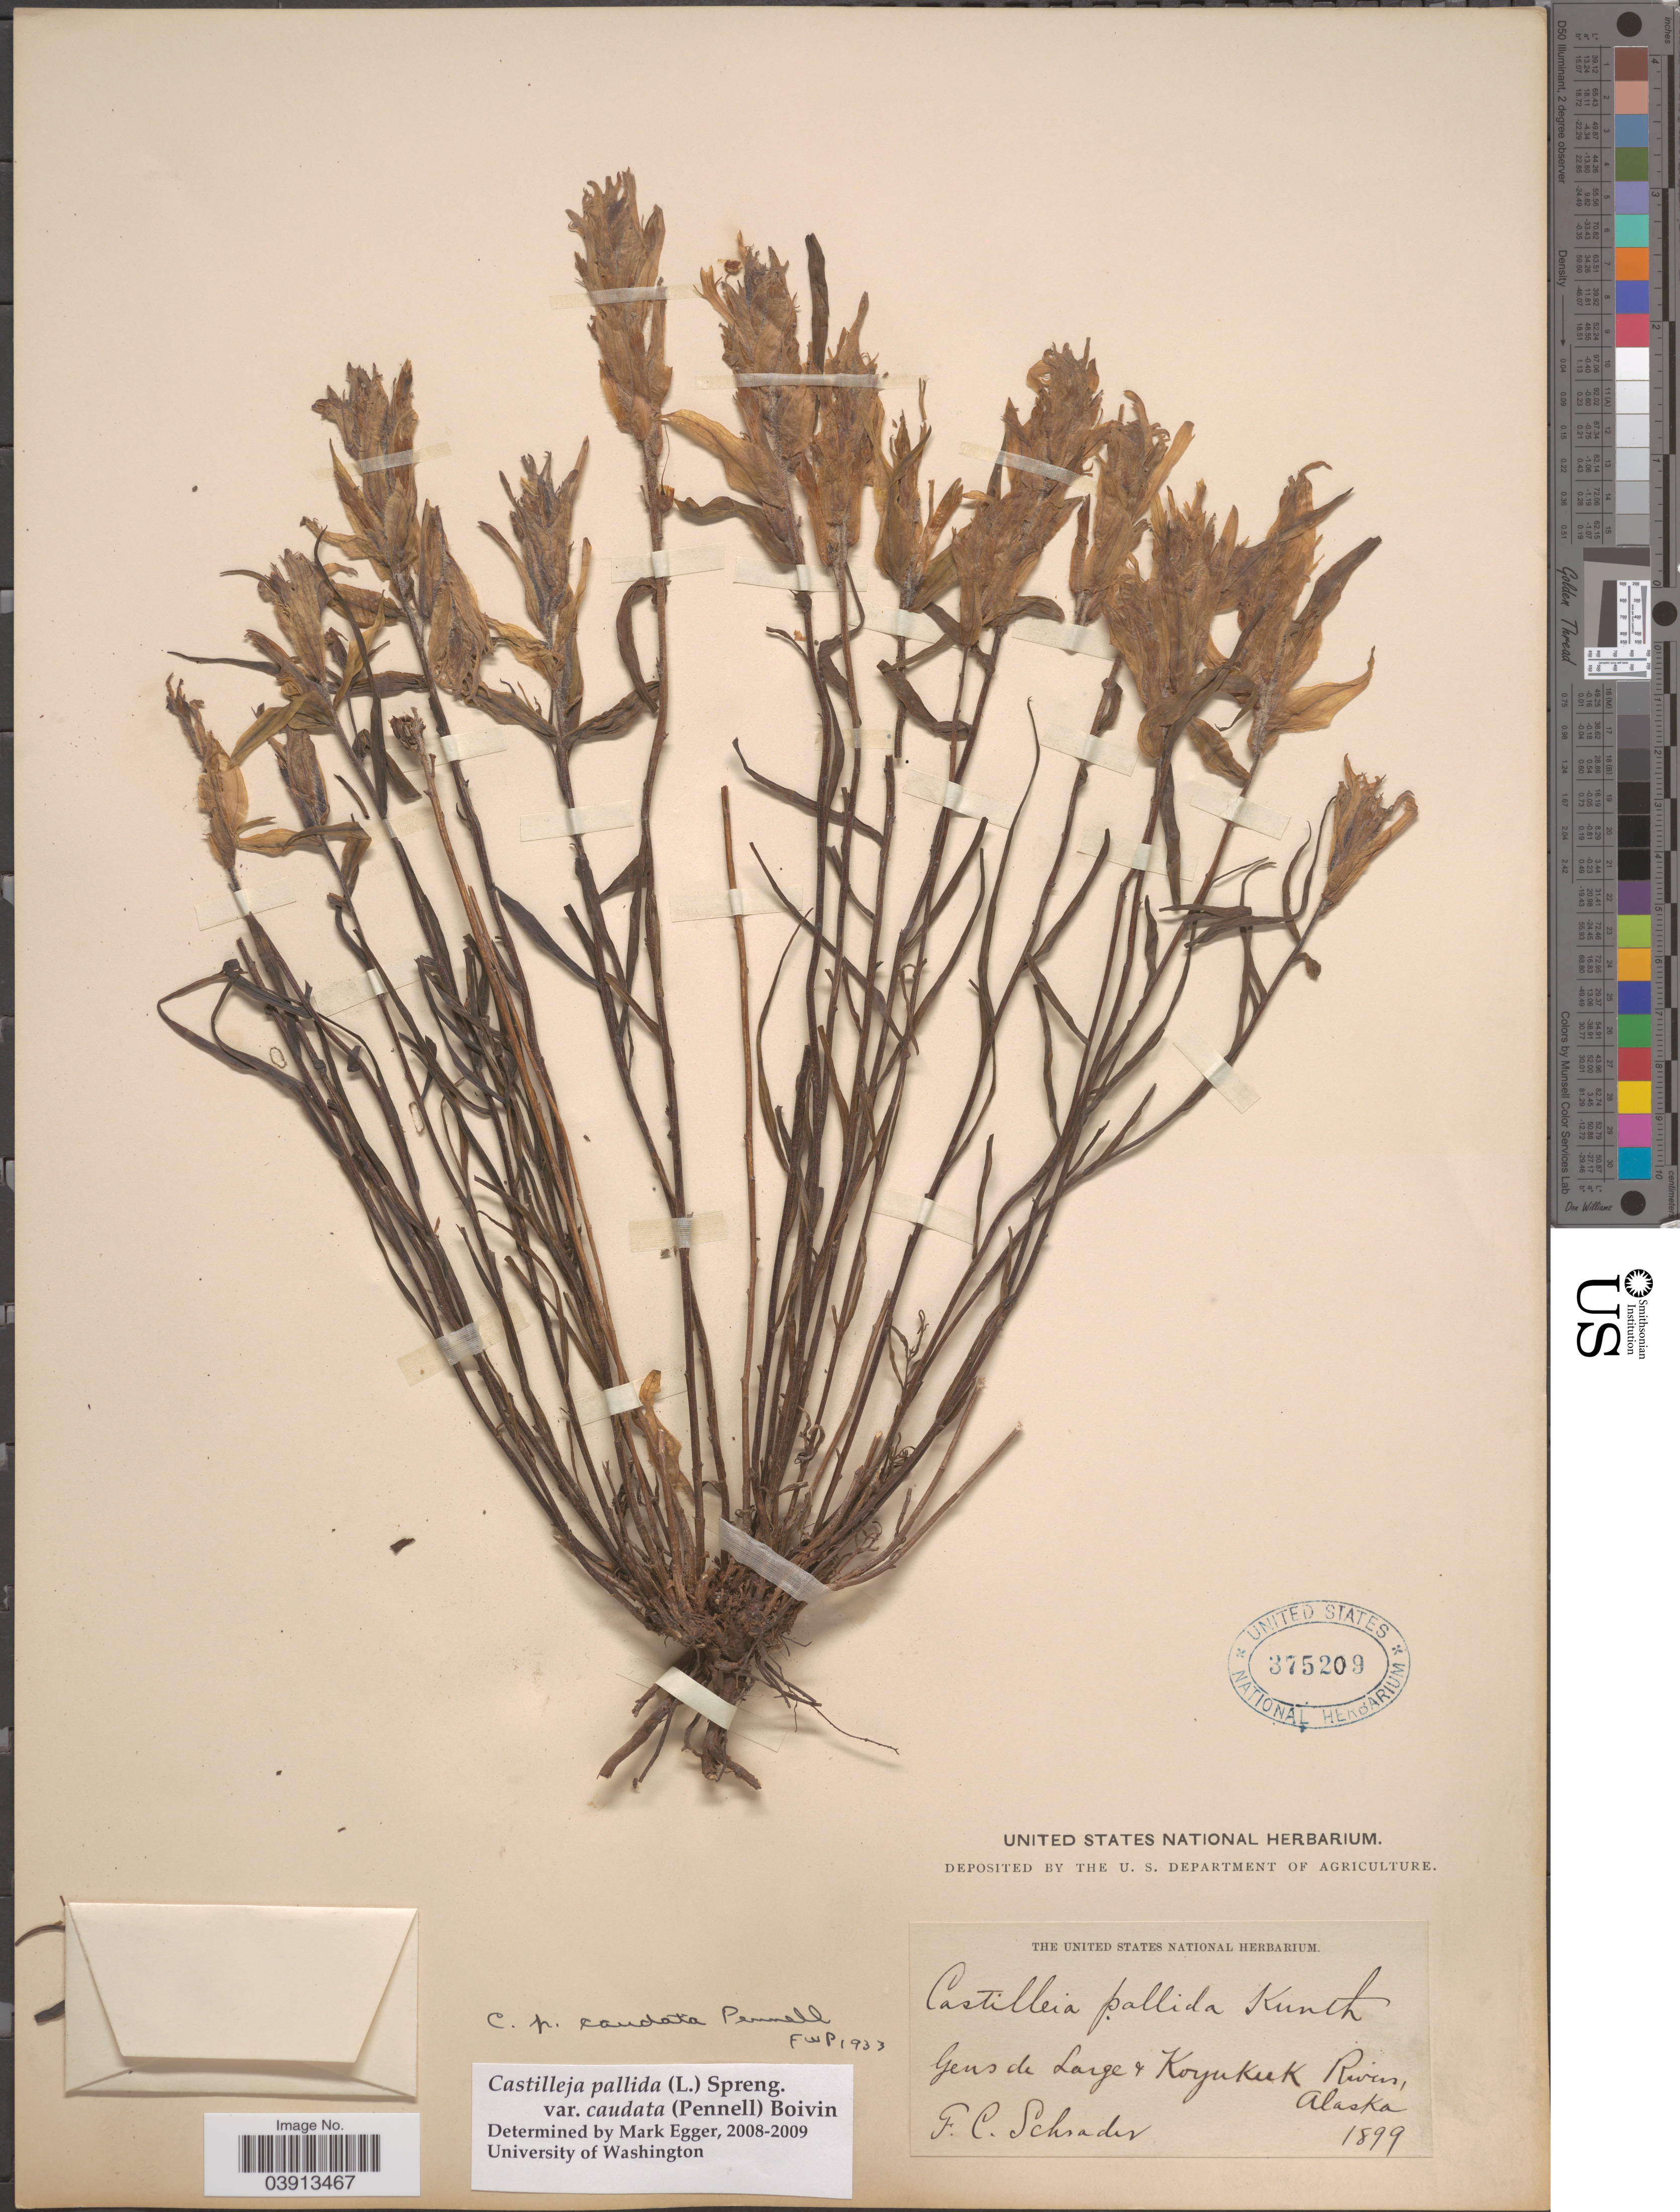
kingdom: Plantae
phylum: Tracheophyta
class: Magnoliopsida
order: Lamiales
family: Orobanchaceae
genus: Castilleja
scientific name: Castilleja pallida var. caudata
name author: (Pennell) B. Boivin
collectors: F. C. Schrader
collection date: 1899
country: United States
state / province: Alaska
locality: Gens de Large & Koyukuk Rivers.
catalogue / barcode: US 375209